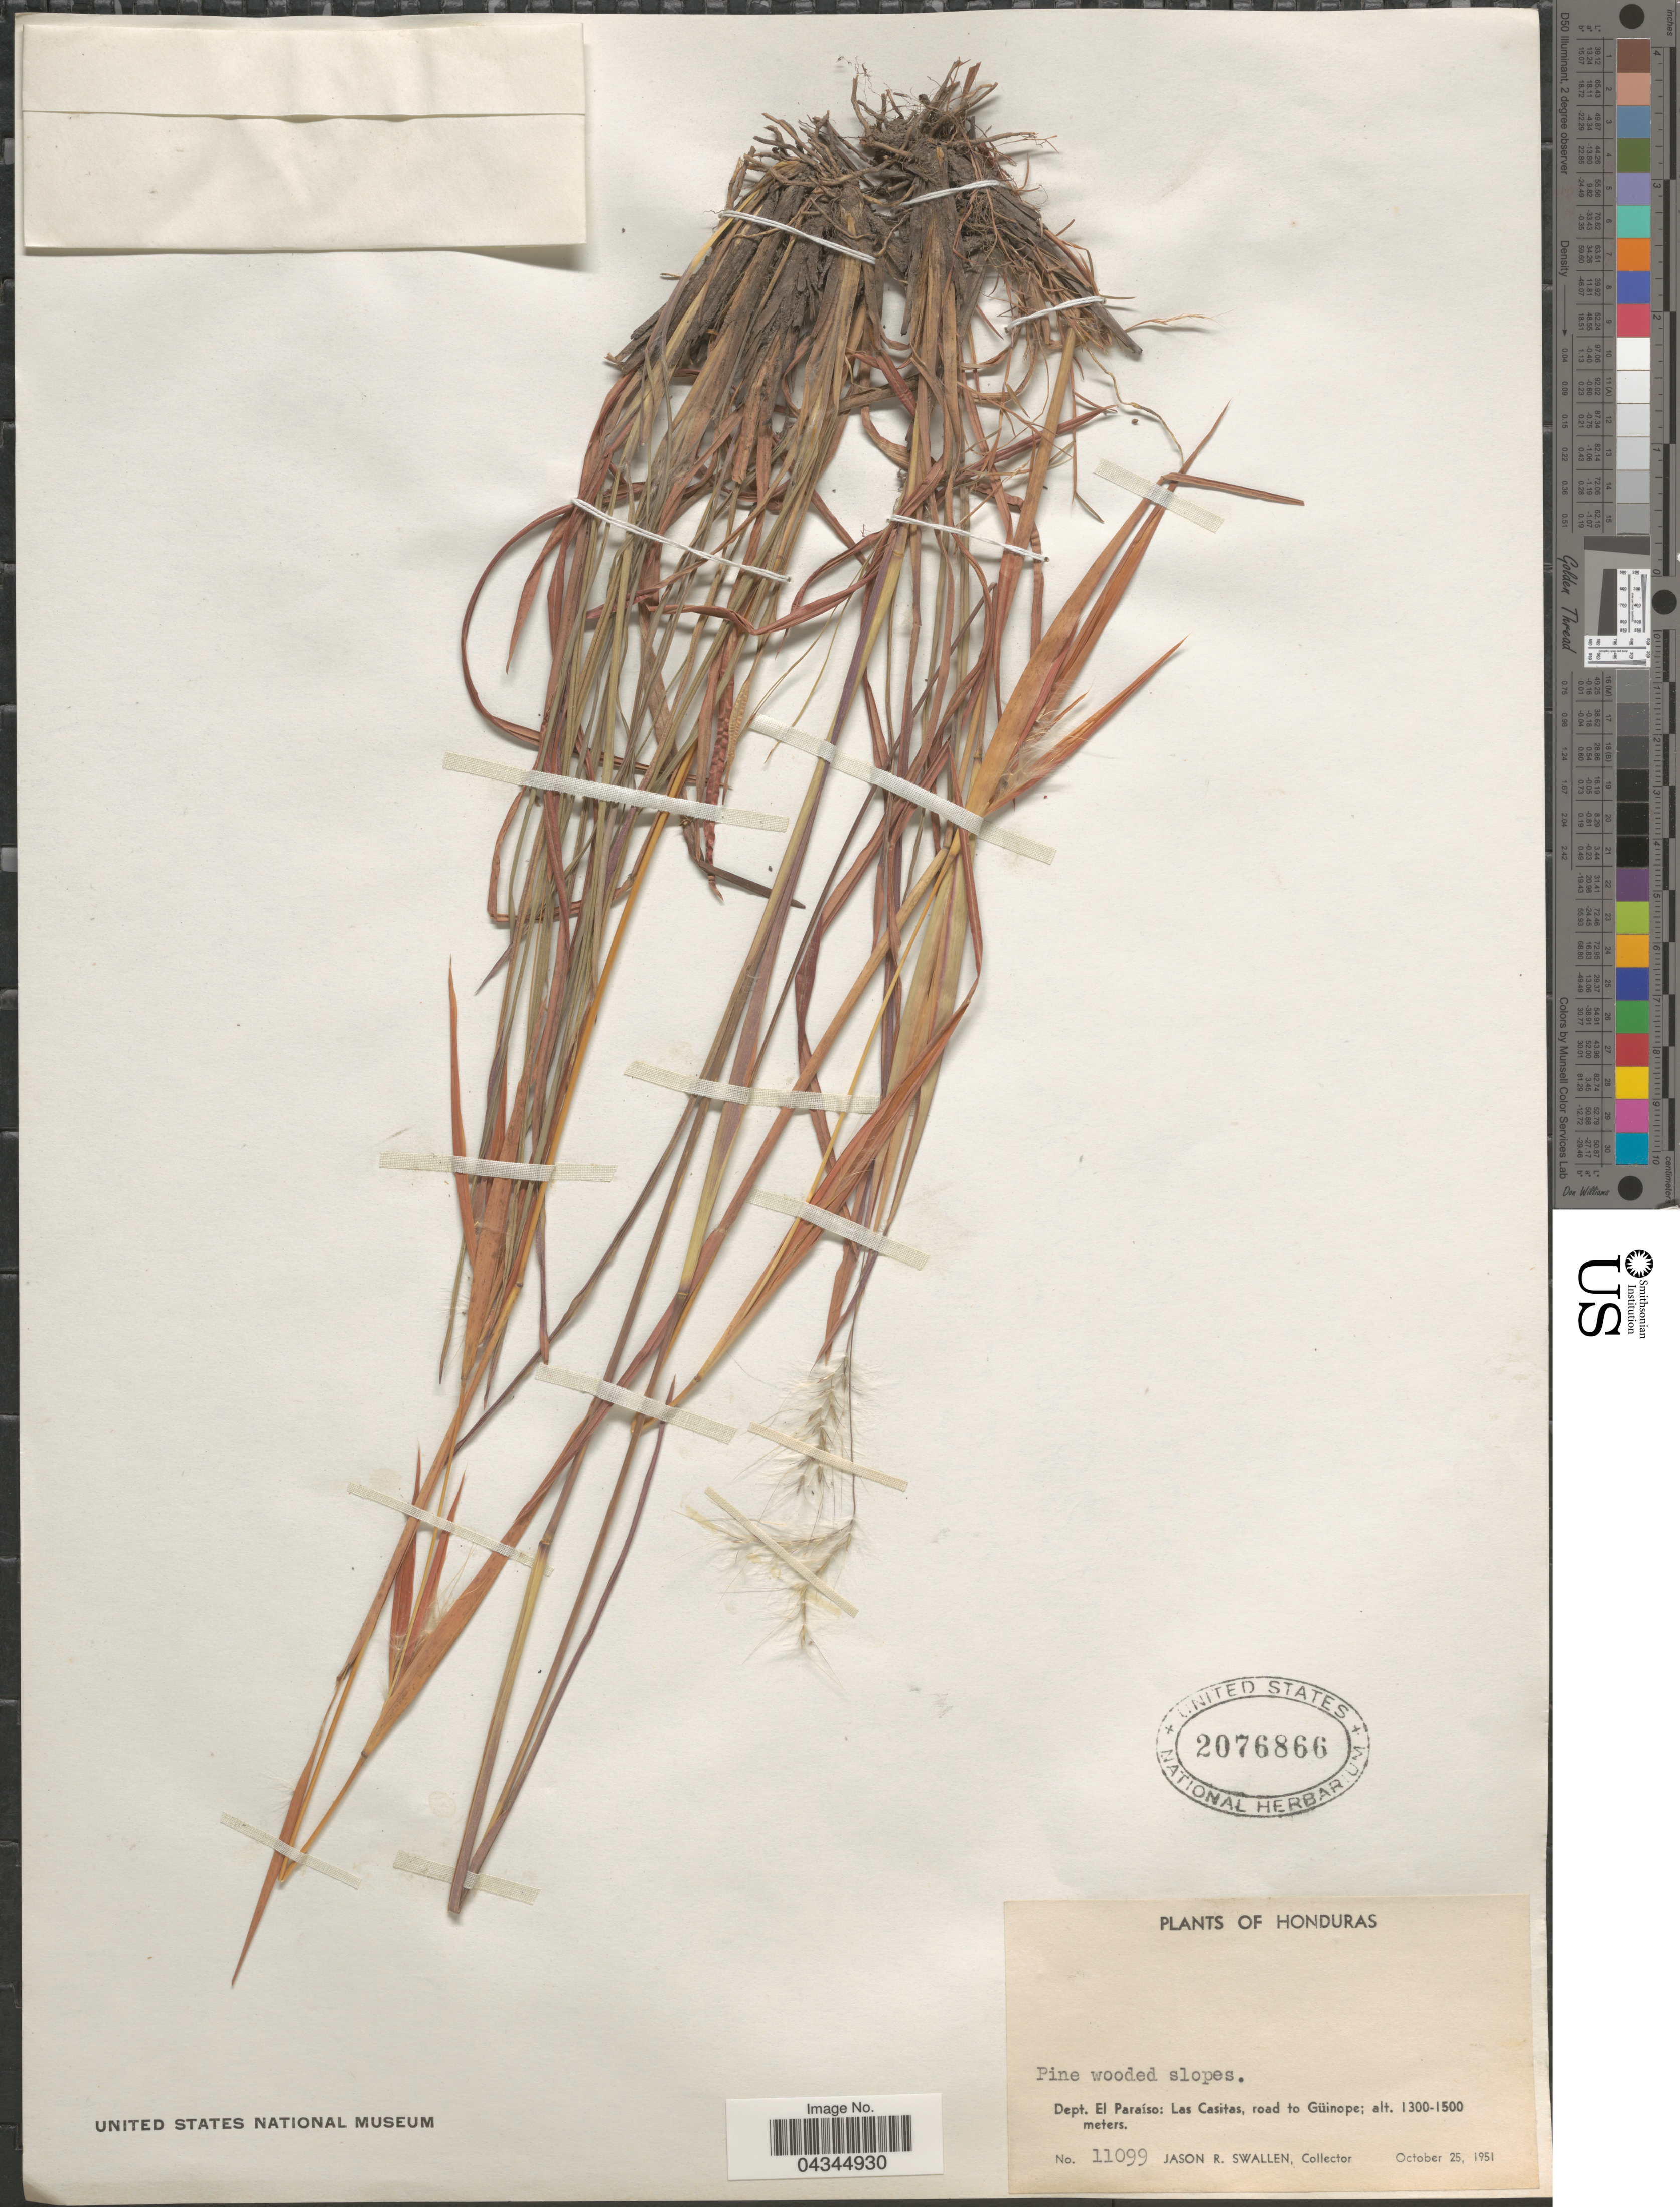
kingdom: Plantae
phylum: Tracheophyta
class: Liliopsida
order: Poales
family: Poaceae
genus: Andropogon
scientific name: Andropogon elliottii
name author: Chapm.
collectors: J. R. Swallen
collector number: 11099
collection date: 1951-10-25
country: Honduras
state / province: El Paraiso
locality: Dept. El Paraíso: Las Casitas, road to Güinope.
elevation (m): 1300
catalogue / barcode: US 2076866